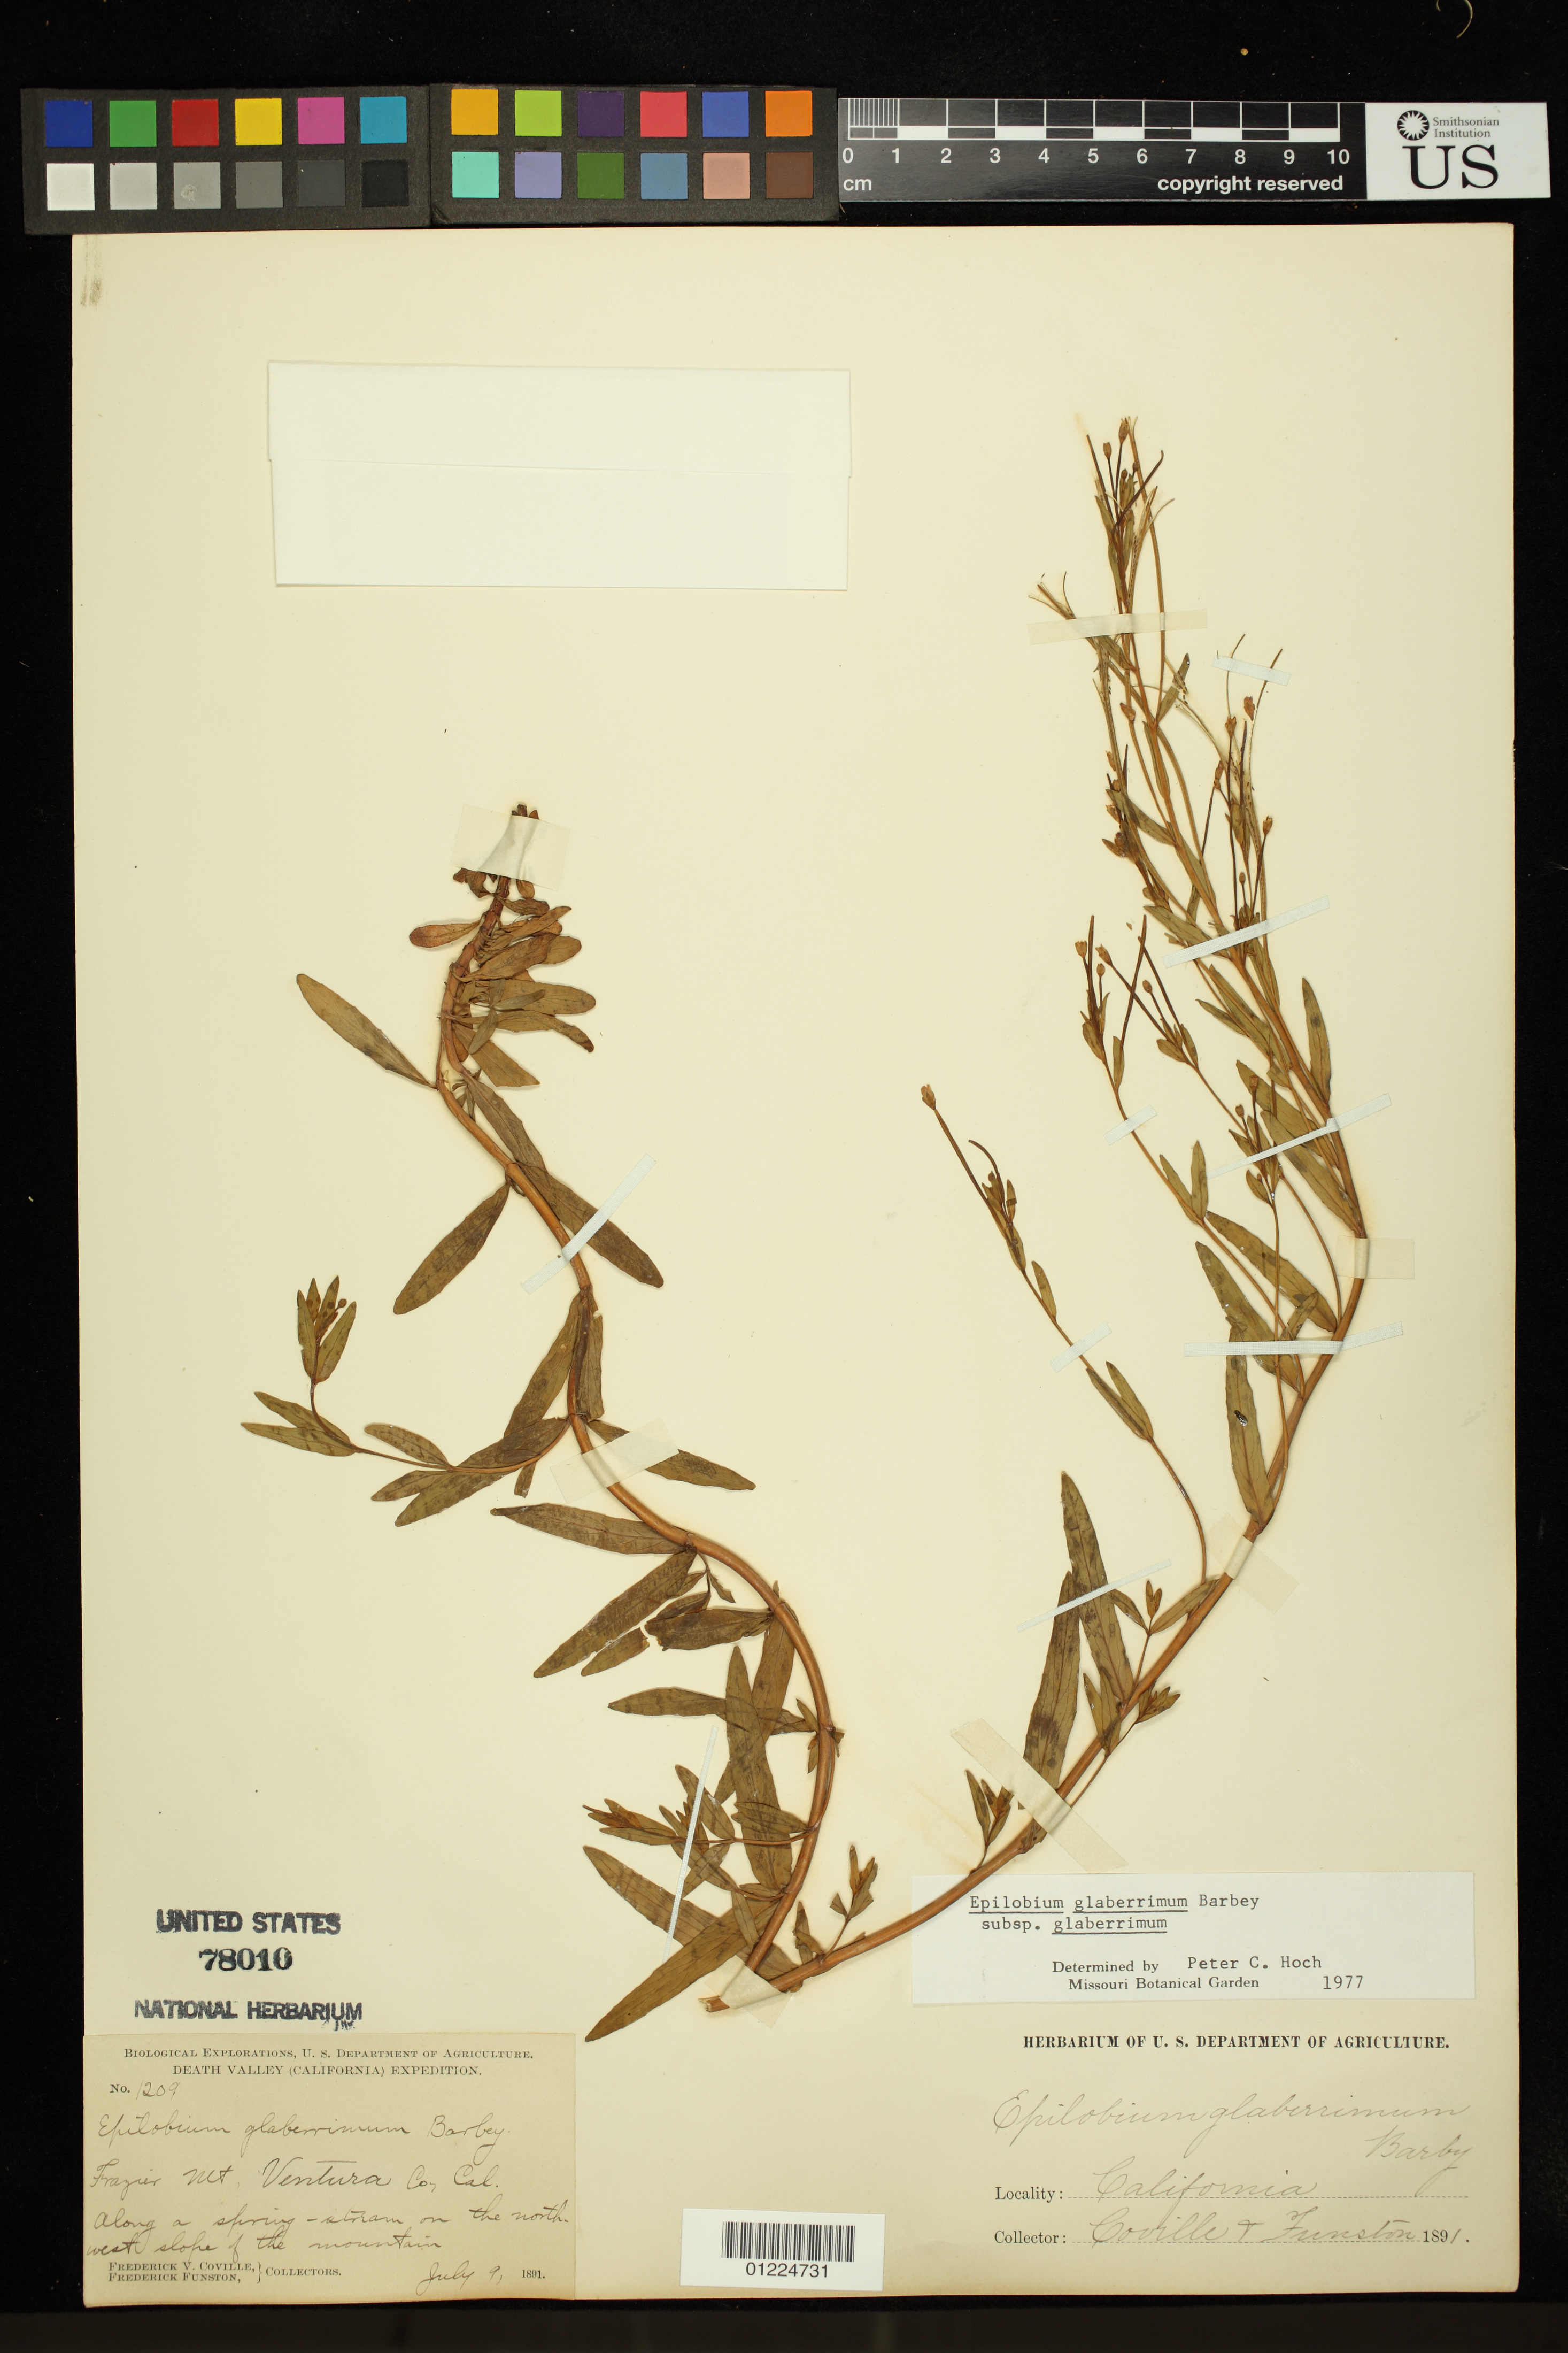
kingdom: Plantae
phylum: Tracheophyta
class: Magnoliopsida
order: Myrtales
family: Onagraceae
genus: Epilobium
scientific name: Epilobium glaberrimum subsp. glaberrimum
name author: Barbey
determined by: Hoch, P. C.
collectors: F. V. Coville & F. Funston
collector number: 1209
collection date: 1891-07-09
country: United States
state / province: California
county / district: Ventura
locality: Frazier Mountain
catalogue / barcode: US 78010